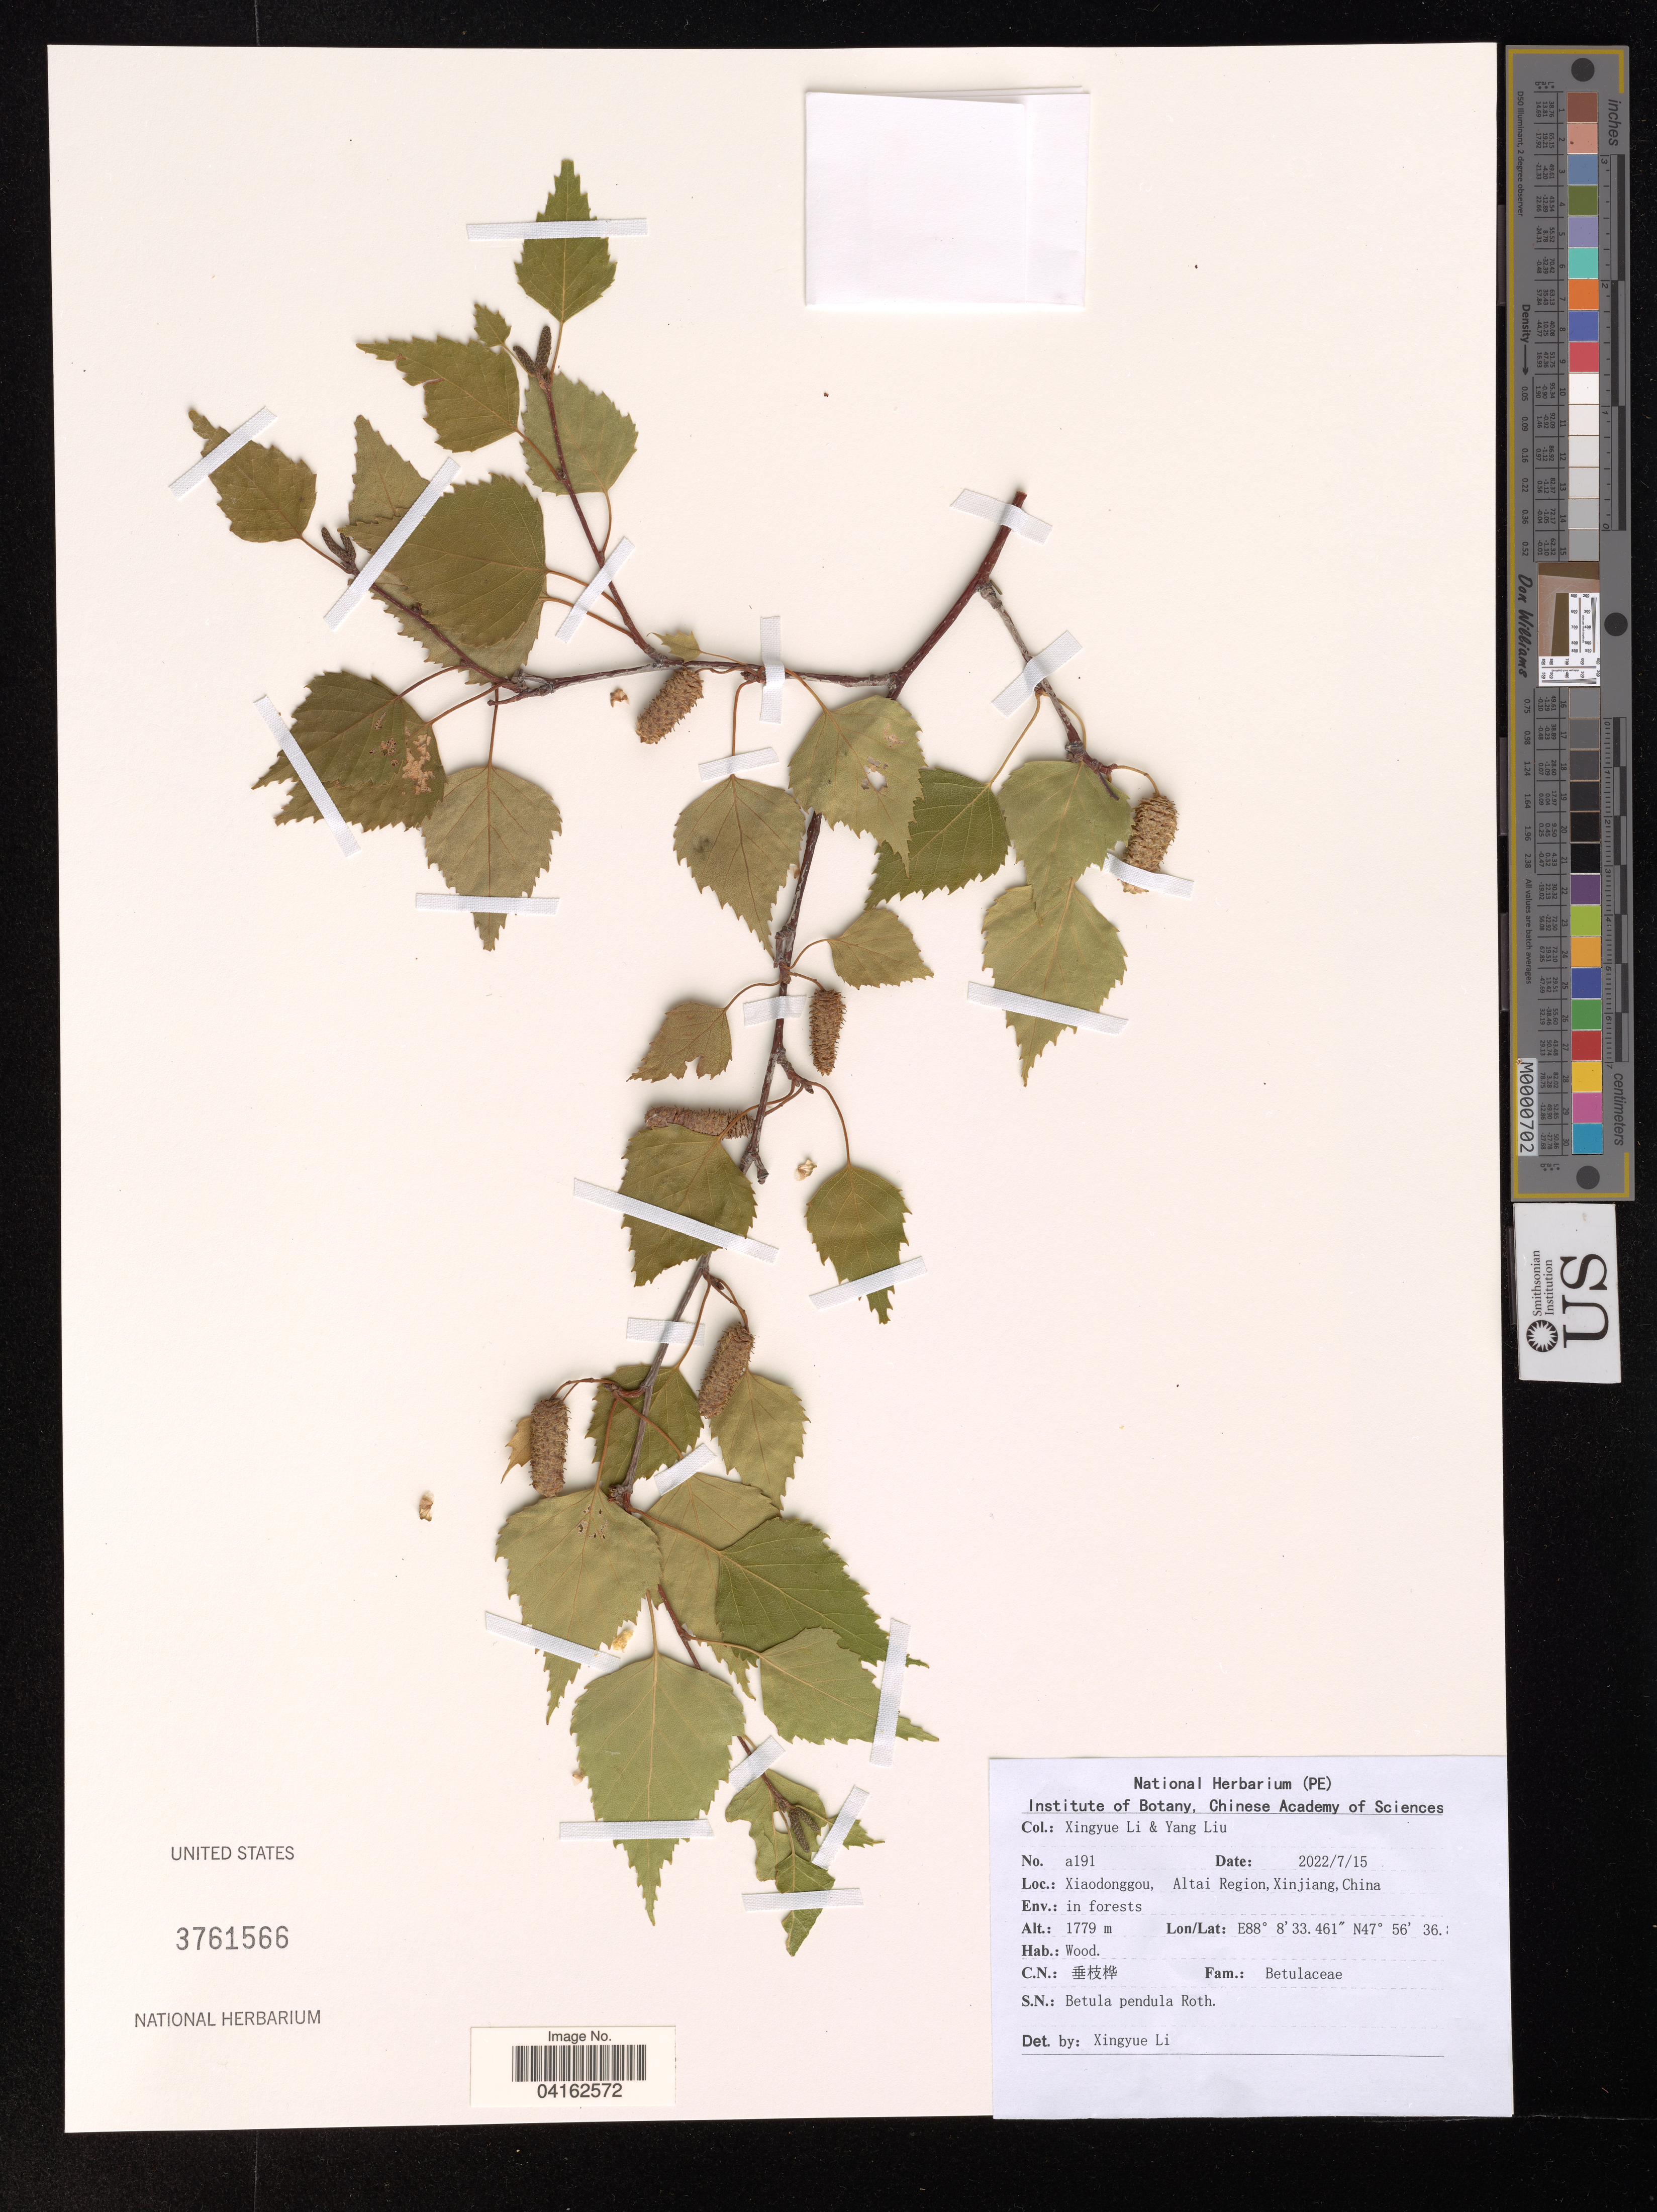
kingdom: Plantae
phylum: Tracheophyta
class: Magnoliopsida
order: Fagales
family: Betulaceae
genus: Betula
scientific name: Betula pendula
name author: Roth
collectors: L. Xingyue & L. Yang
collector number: a191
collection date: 2022-07-15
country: China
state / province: Xinjiang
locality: Xiaodonggou, Altai Region.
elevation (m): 1779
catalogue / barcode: US 3761566